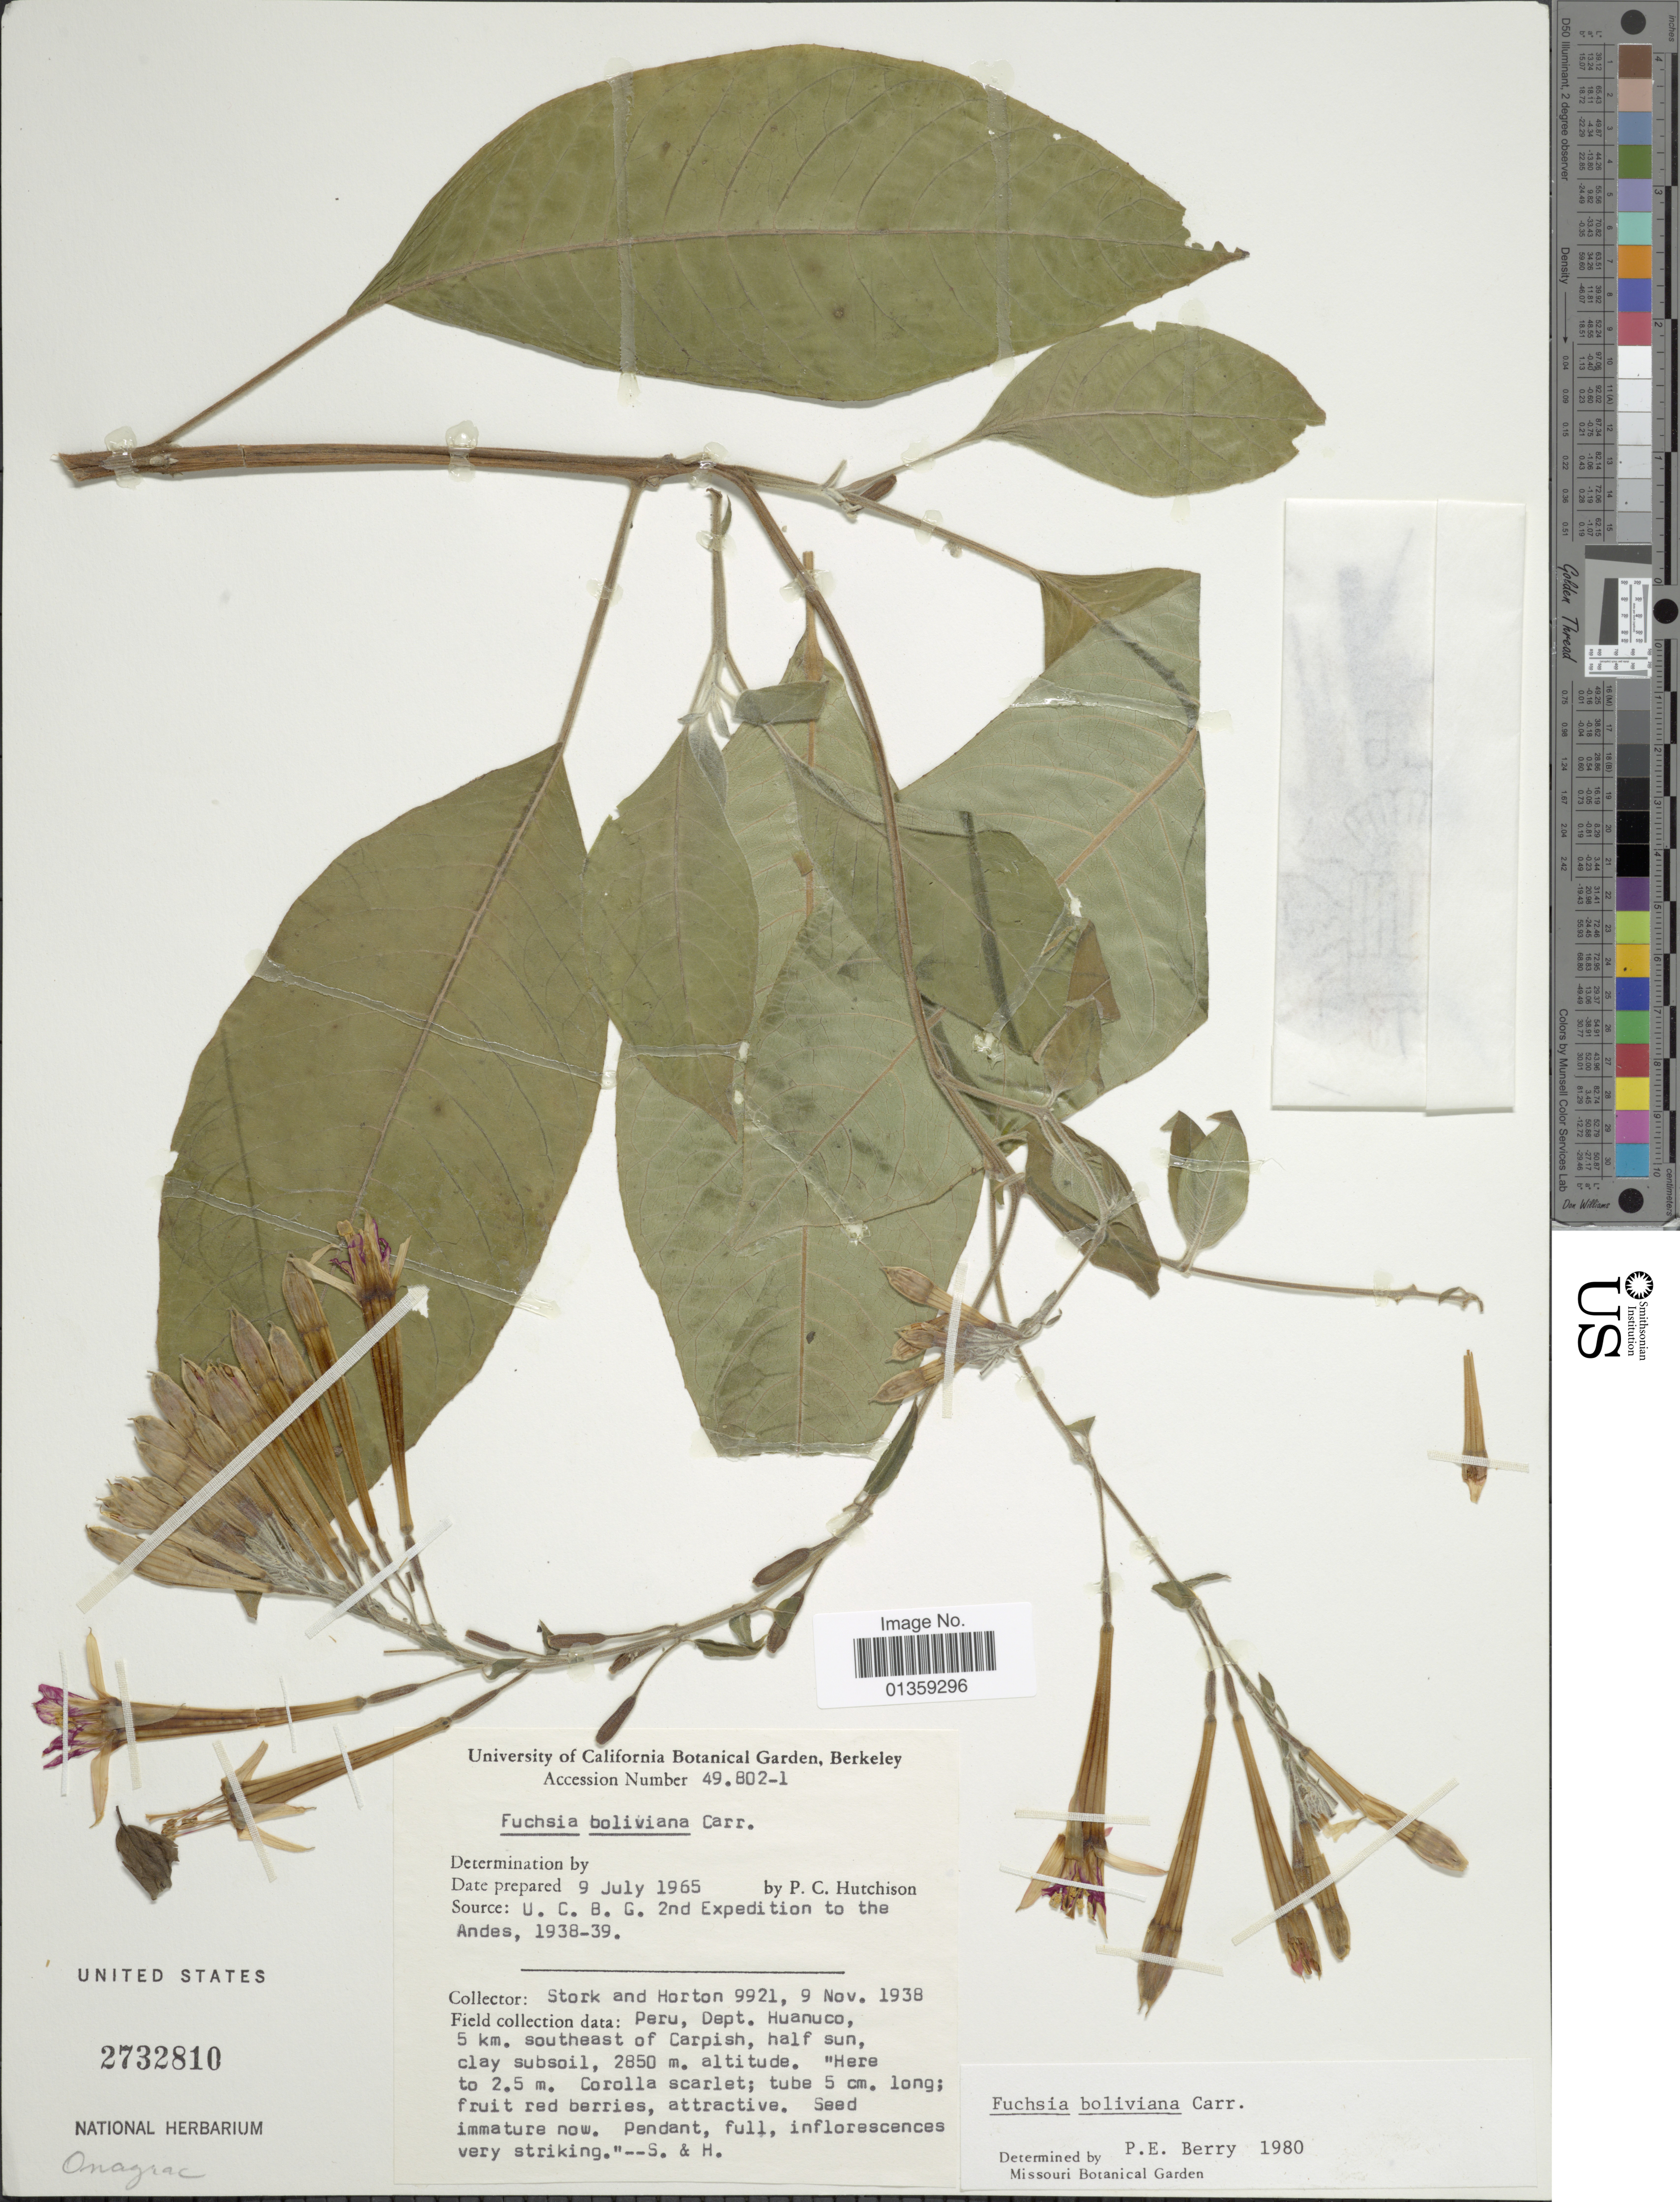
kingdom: Plantae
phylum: Tracheophyta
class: Magnoliopsida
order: Myrtales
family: Onagraceae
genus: Fuchsia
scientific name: Fuchsia boliviana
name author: Carrière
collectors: Stork & Horton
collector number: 9921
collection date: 1938-10-09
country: Peru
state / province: Huánuco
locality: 5 km. southeast of Carpish, half sun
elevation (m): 2850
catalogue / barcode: US 2732810